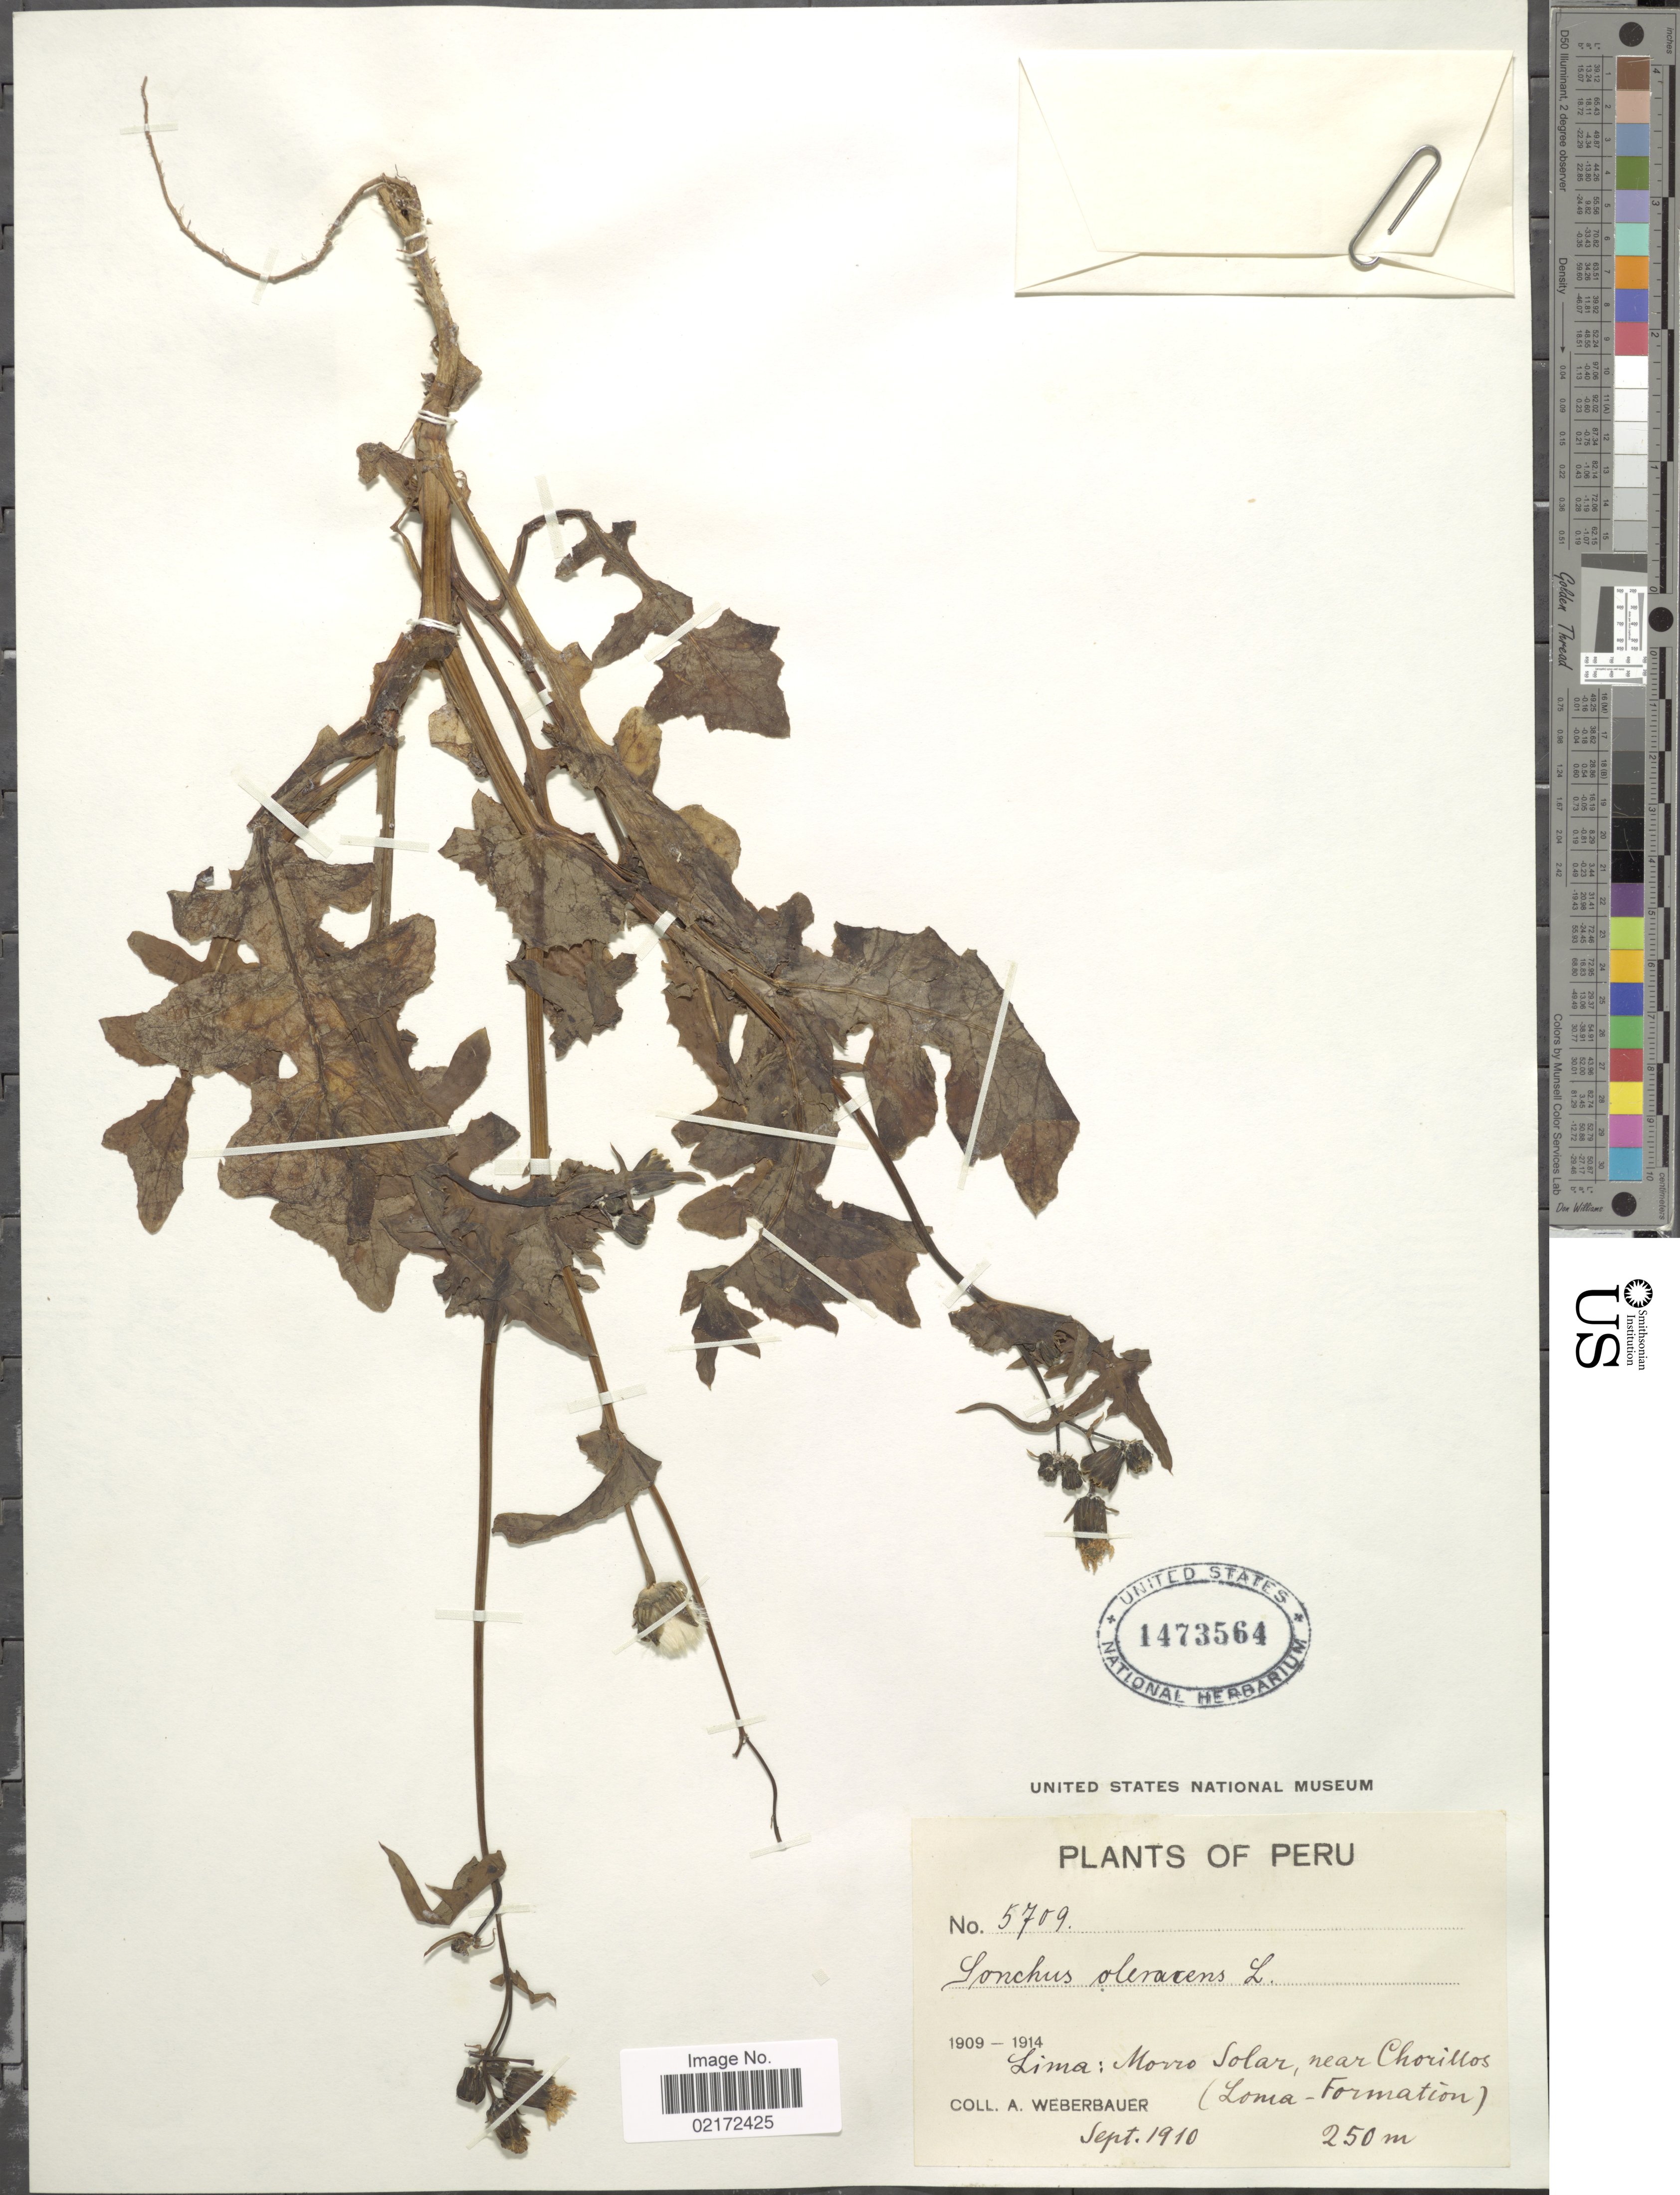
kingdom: Plantae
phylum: Tracheophyta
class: Magnoliopsida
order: Asterales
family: Asteraceae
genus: Sonchus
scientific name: Sonchus oleraceus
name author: L.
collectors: A. Weberbauer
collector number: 5709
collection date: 1910-09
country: Peru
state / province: Lima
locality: Lima: Morro Solar, near Chorillos (Loma-Formation)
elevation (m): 250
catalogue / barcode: US 1473564